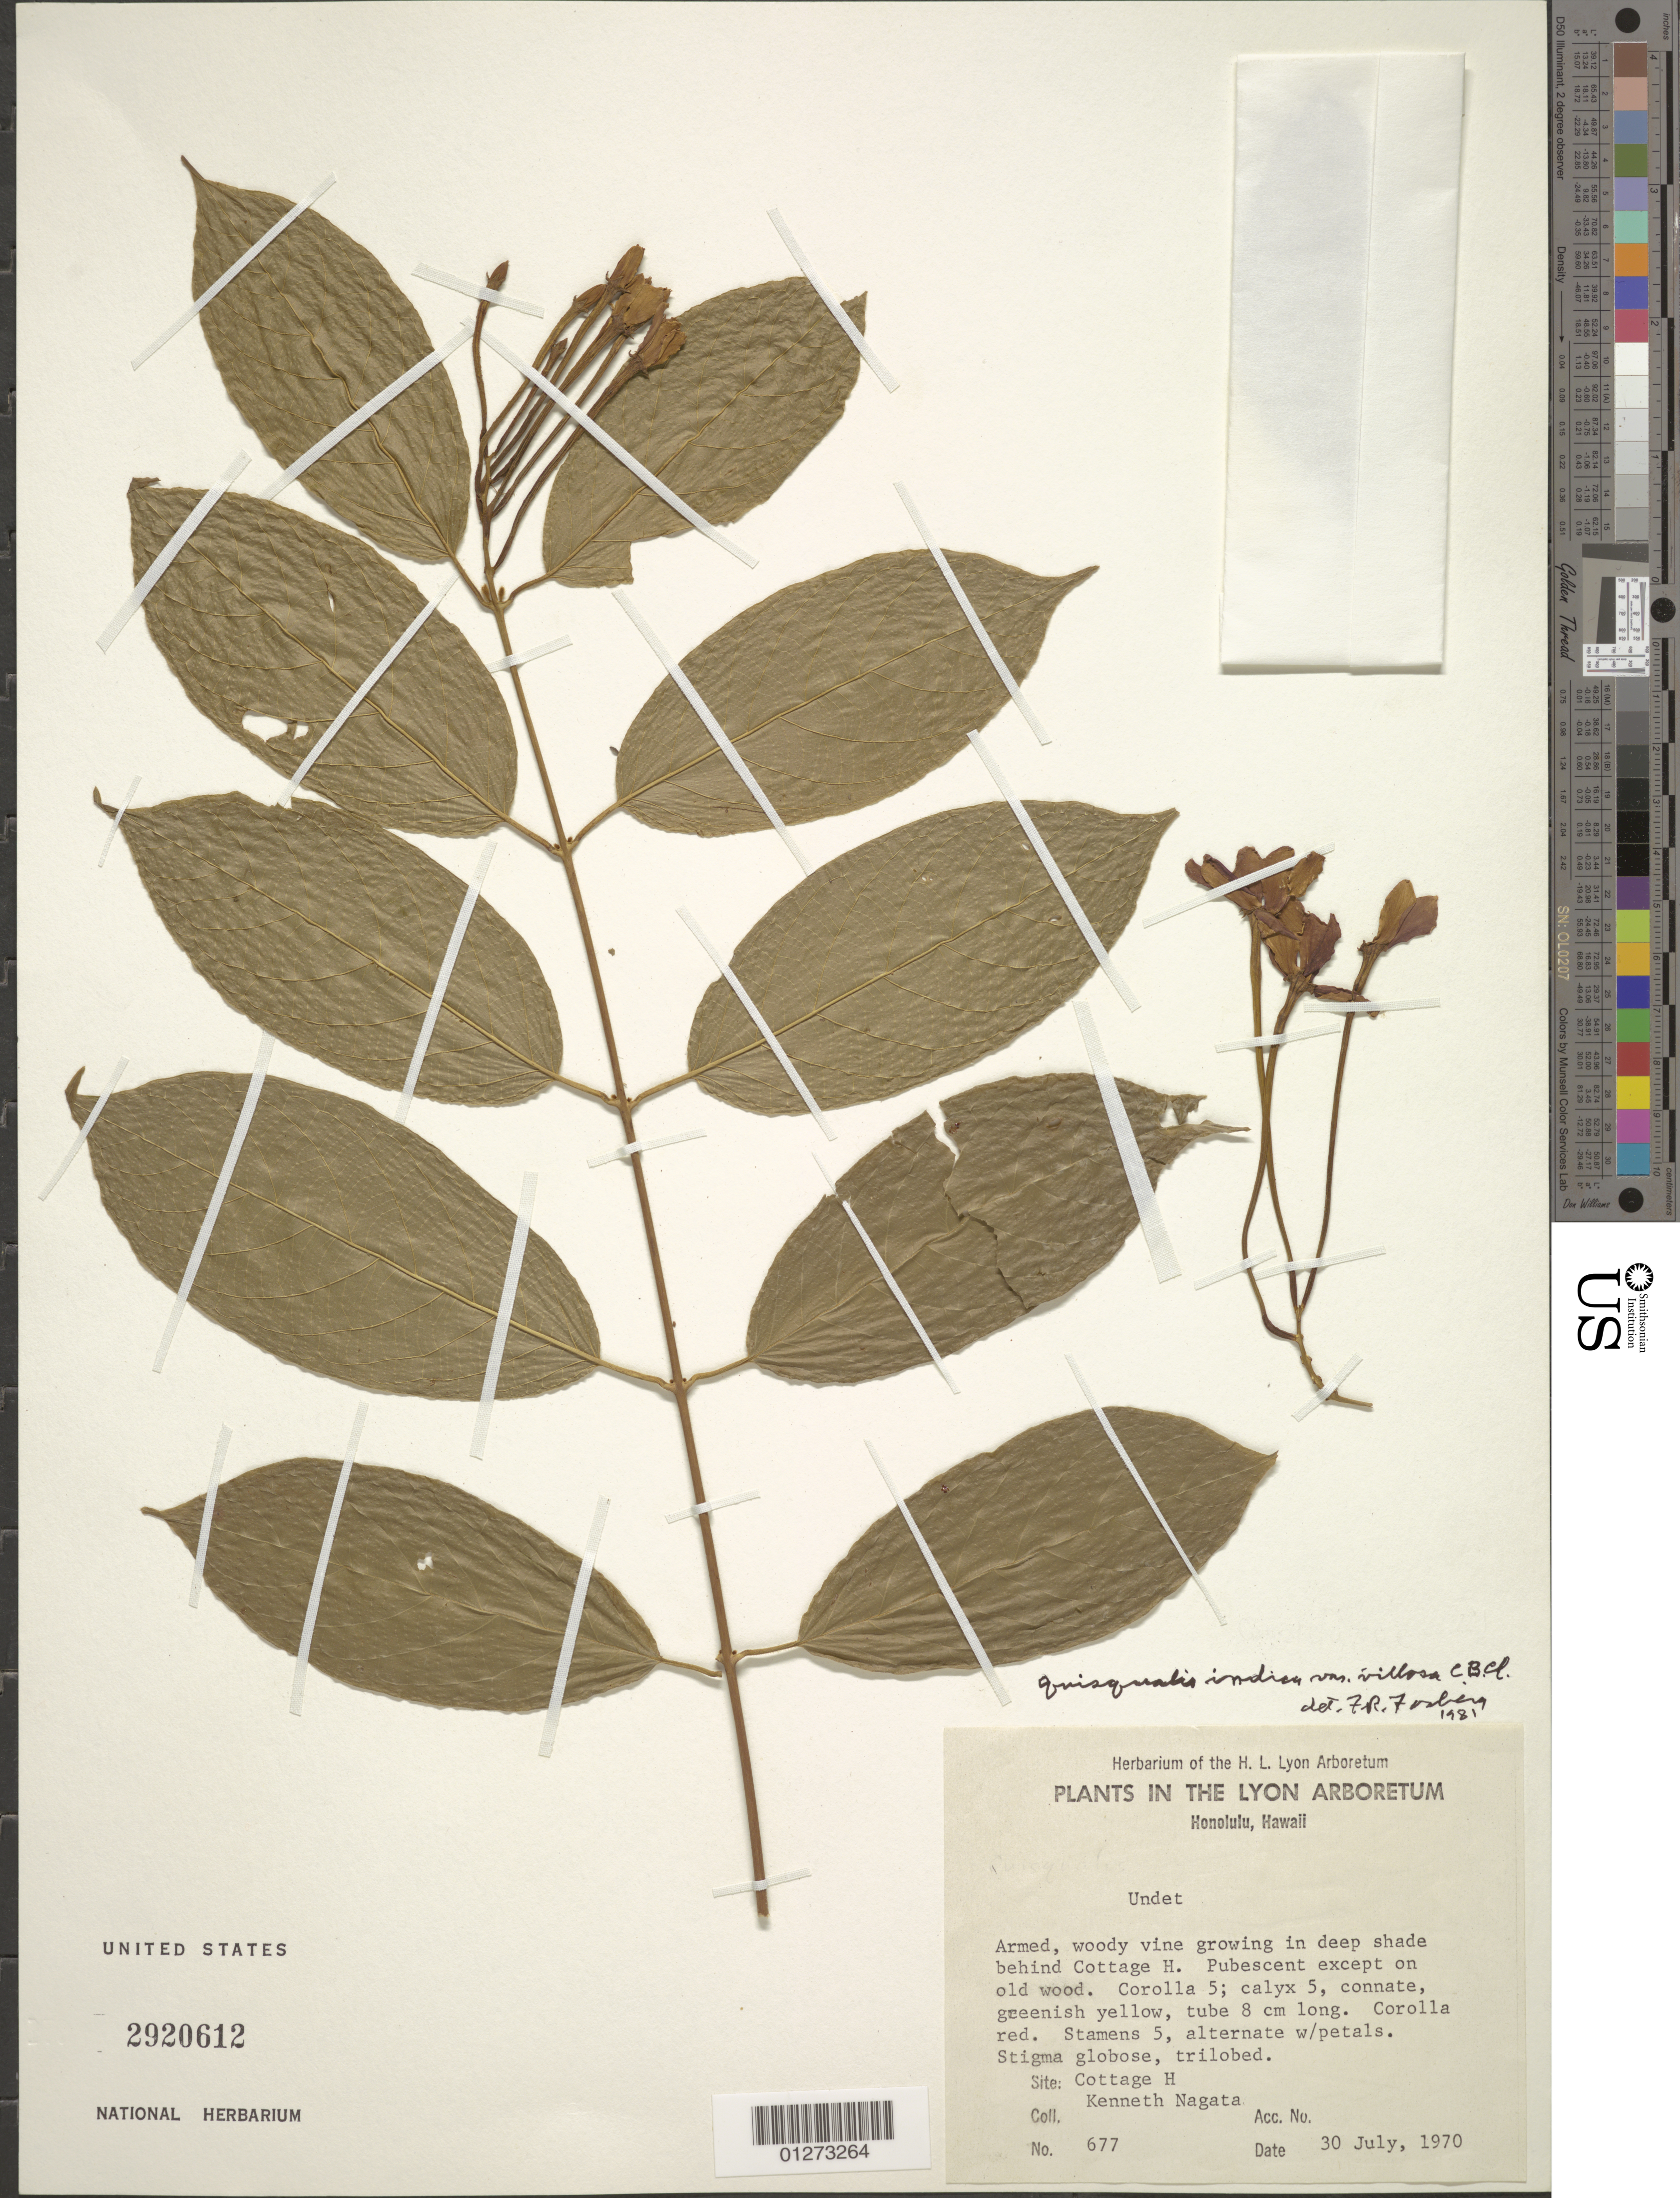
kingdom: Plantae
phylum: Tracheophyta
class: Magnoliopsida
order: Myrtales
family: Combretaceae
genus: Combretum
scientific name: Combretum indicum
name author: (L.) DeFilipps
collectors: K. Nagata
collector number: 677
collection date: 1970-07-30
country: United States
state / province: Hawaii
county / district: Honolulu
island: Oahu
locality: Cottage H, Lyon Arboretum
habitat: Deep shade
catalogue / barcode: US 2920612